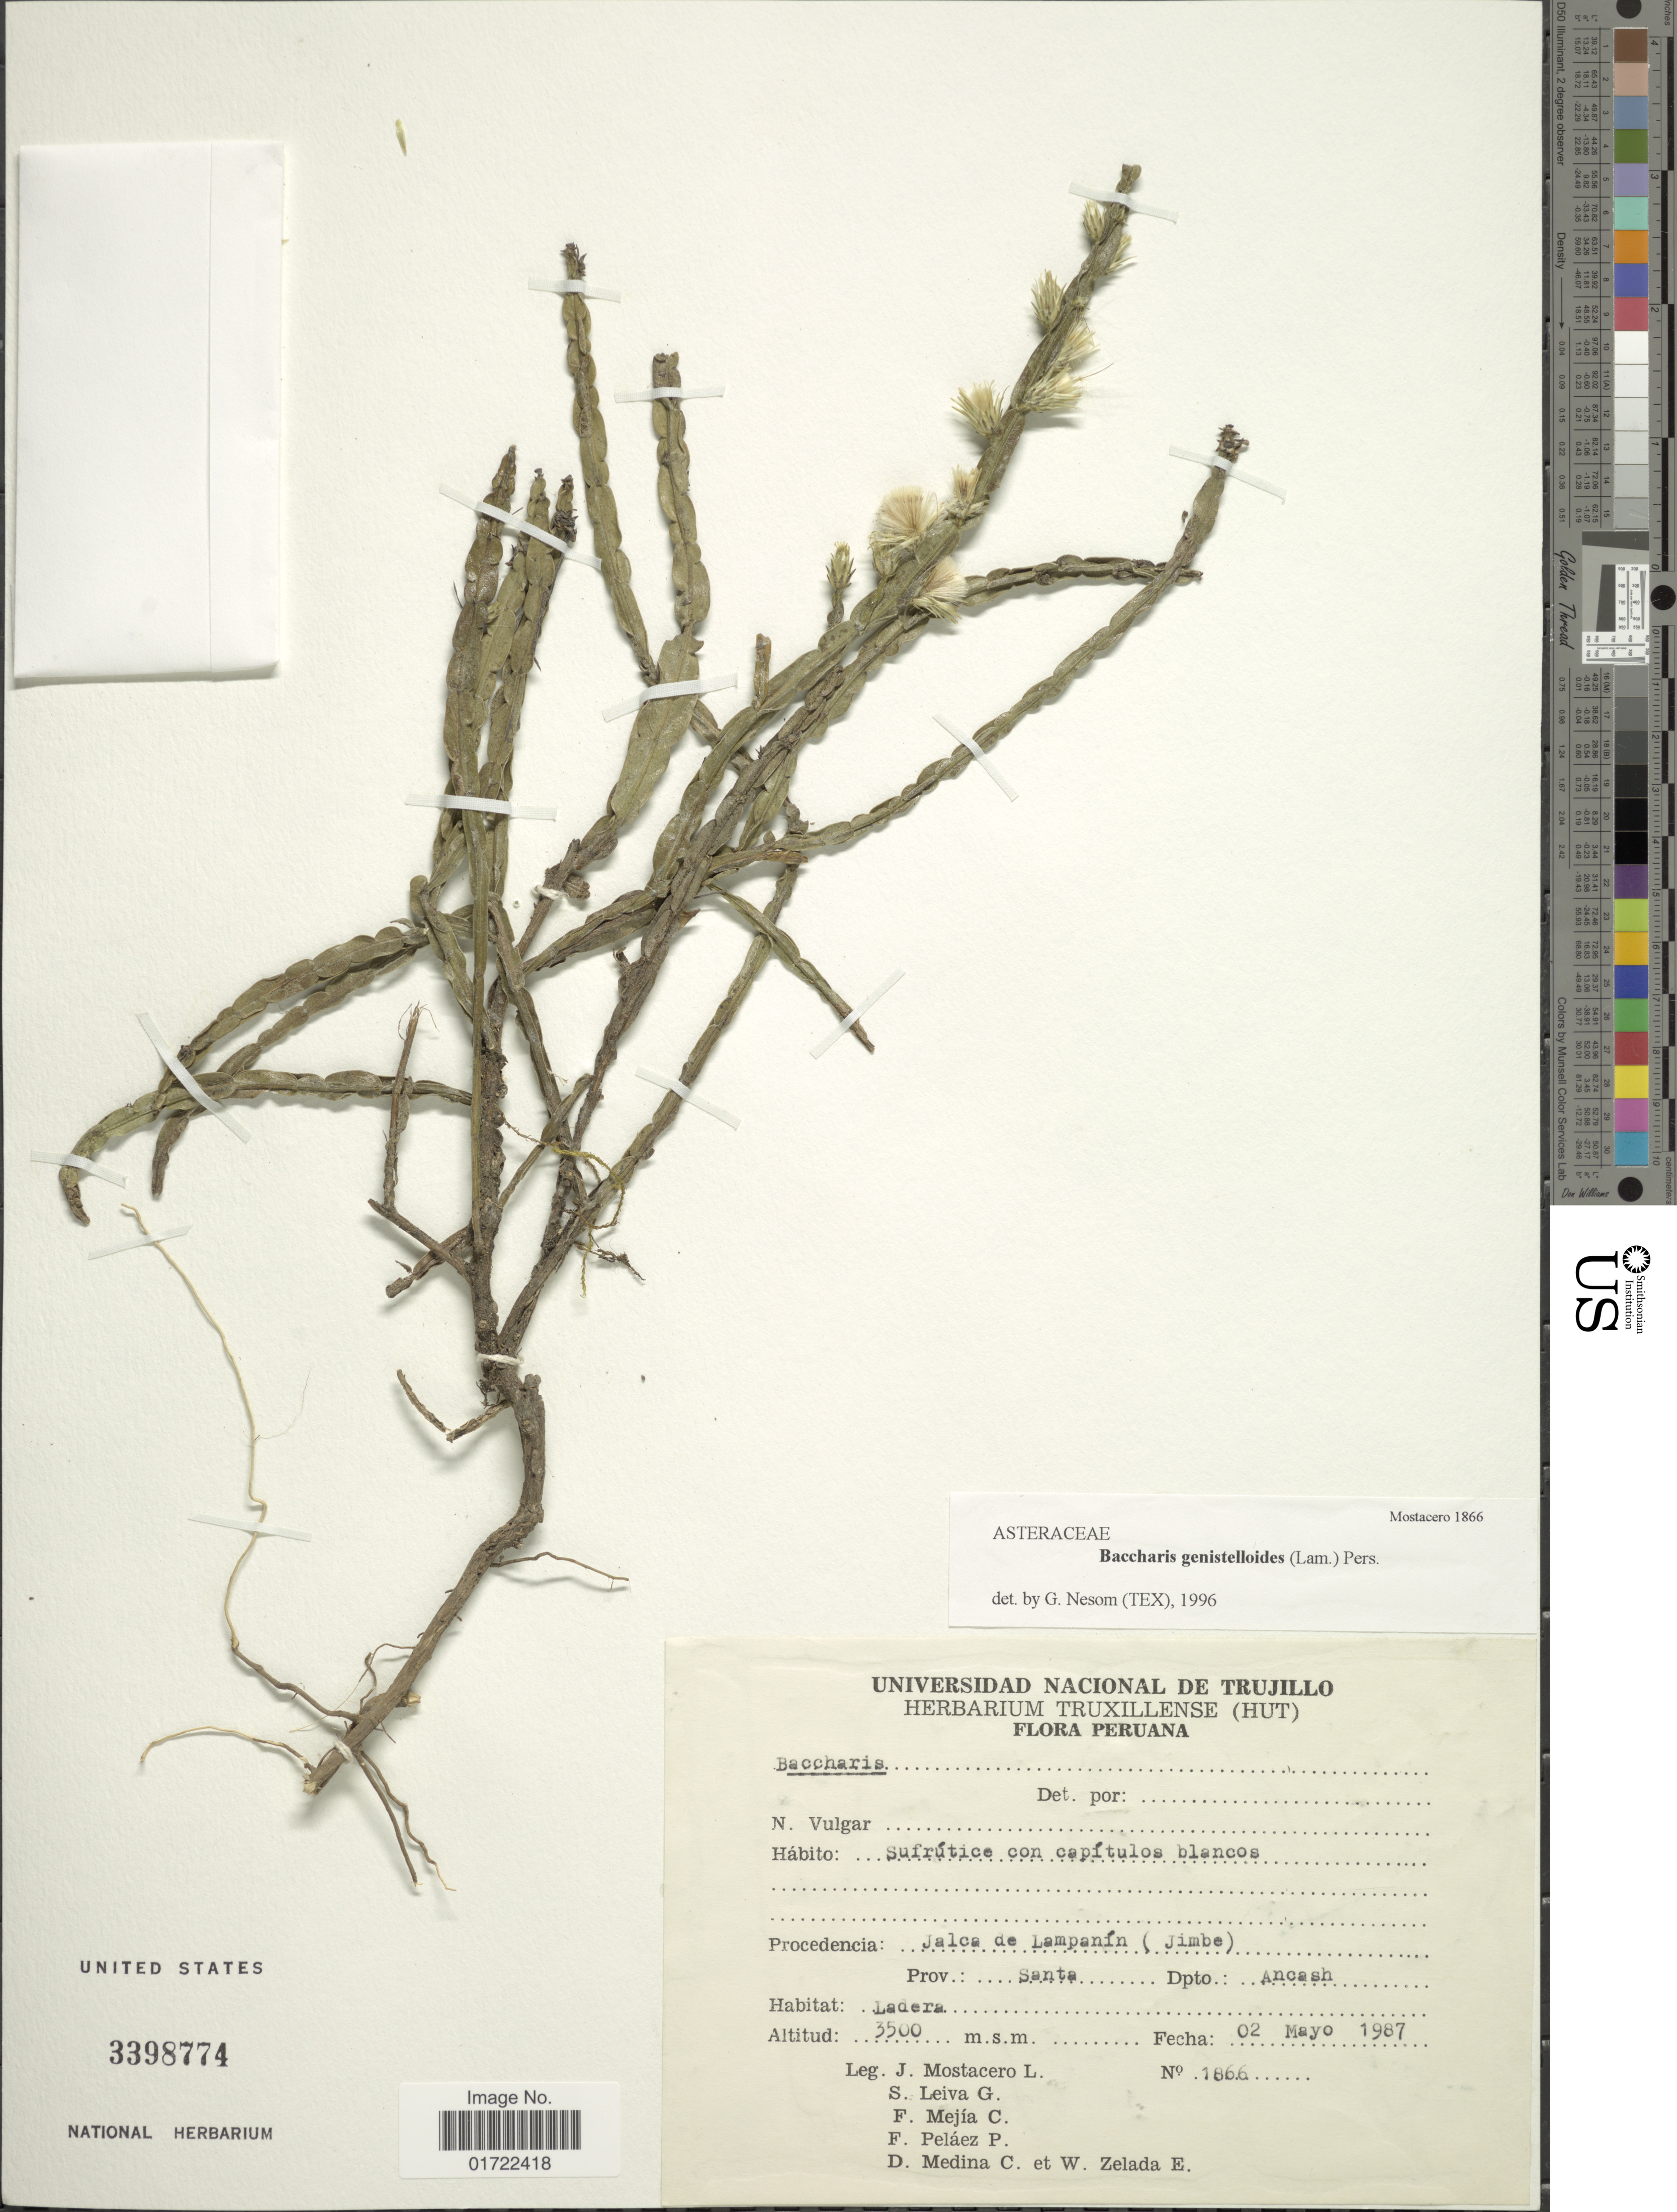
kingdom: Plantae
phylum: Tracheophyta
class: Magnoliopsida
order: Asterales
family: Asteraceae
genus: Baccharis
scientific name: Baccharis genistelloides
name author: (Lam.) Pers.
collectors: J. Mostacero L., S. Leiva G., F. Mejia C., F. Pelaez P. & et al.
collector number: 1866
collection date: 1987-05-02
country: Peru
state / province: Ancash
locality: Jalca de Lampanin (Jimbe), prov. Santa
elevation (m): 3500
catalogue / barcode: US 3398774